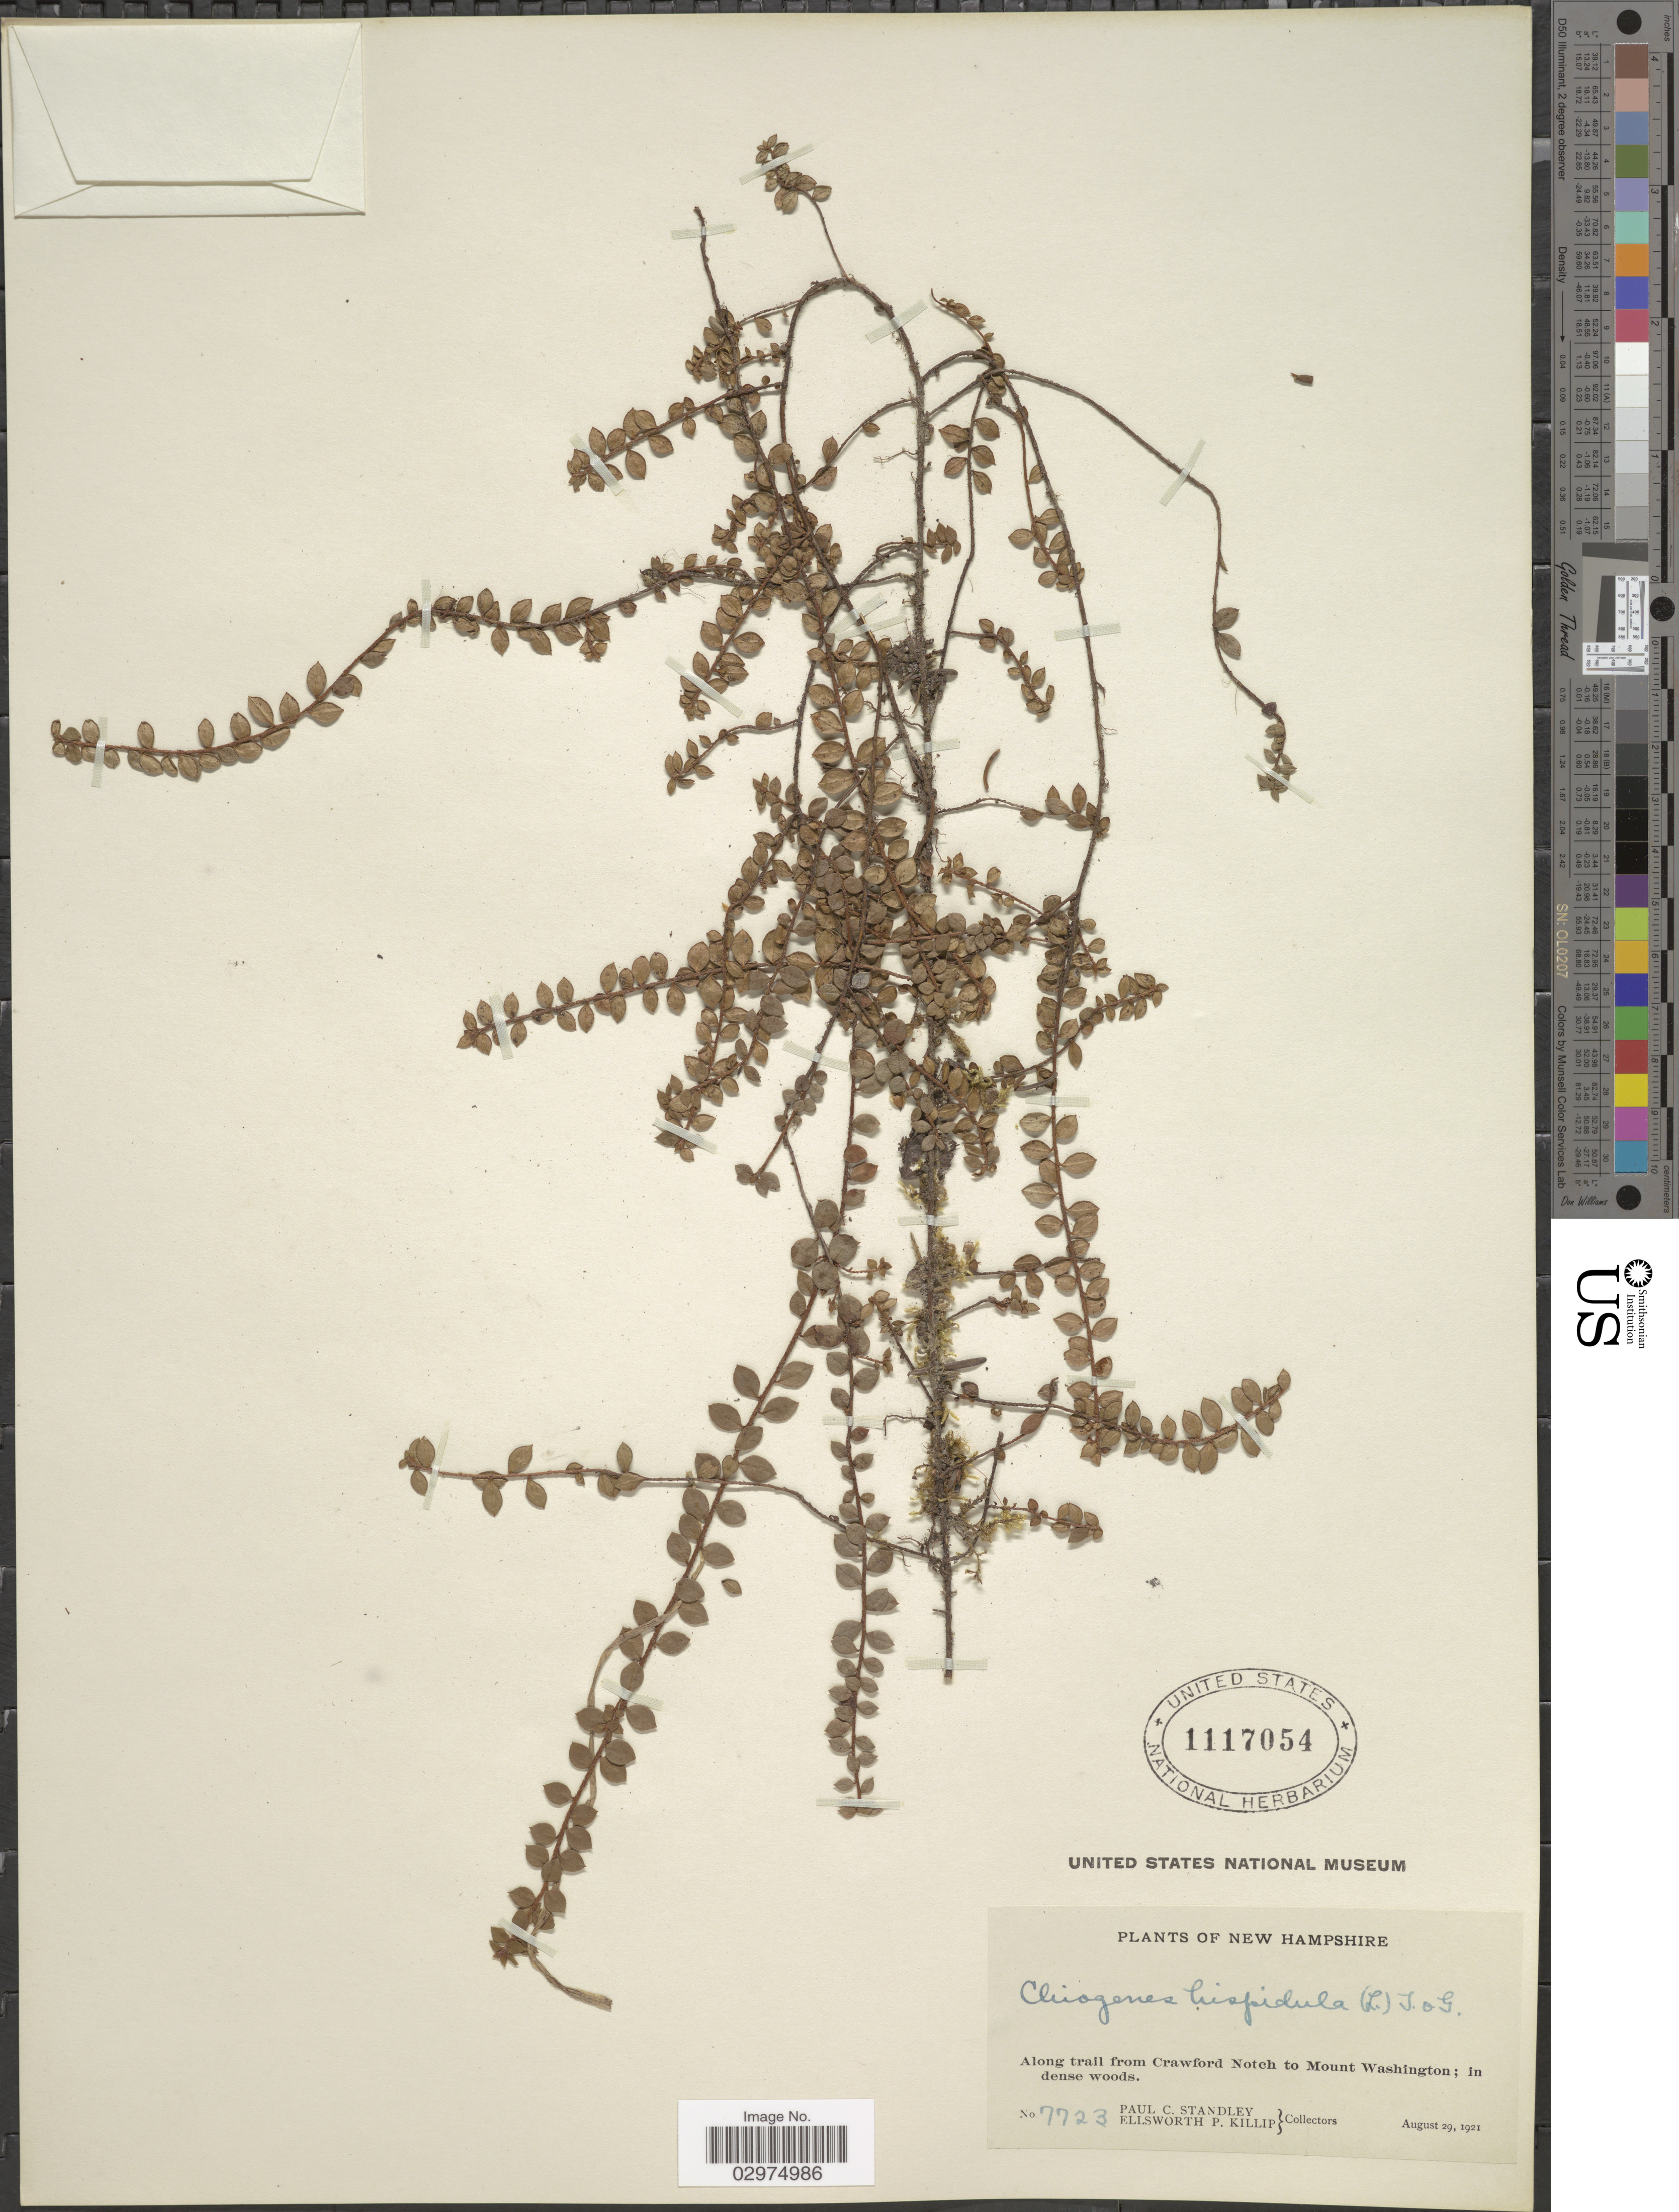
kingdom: Plantae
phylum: Tracheophyta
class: Magnoliopsida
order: Ericales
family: Ericaceae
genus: Gaultheria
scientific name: Gaultheria hispidula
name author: (L.) Muhl. ex Bigelow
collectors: P. C. Standley & E. P. Killip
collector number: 7723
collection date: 1921-08-29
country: United States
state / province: New Hampshire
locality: Along trail from Crawford Notch to Mount Washington.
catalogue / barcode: US 1117054